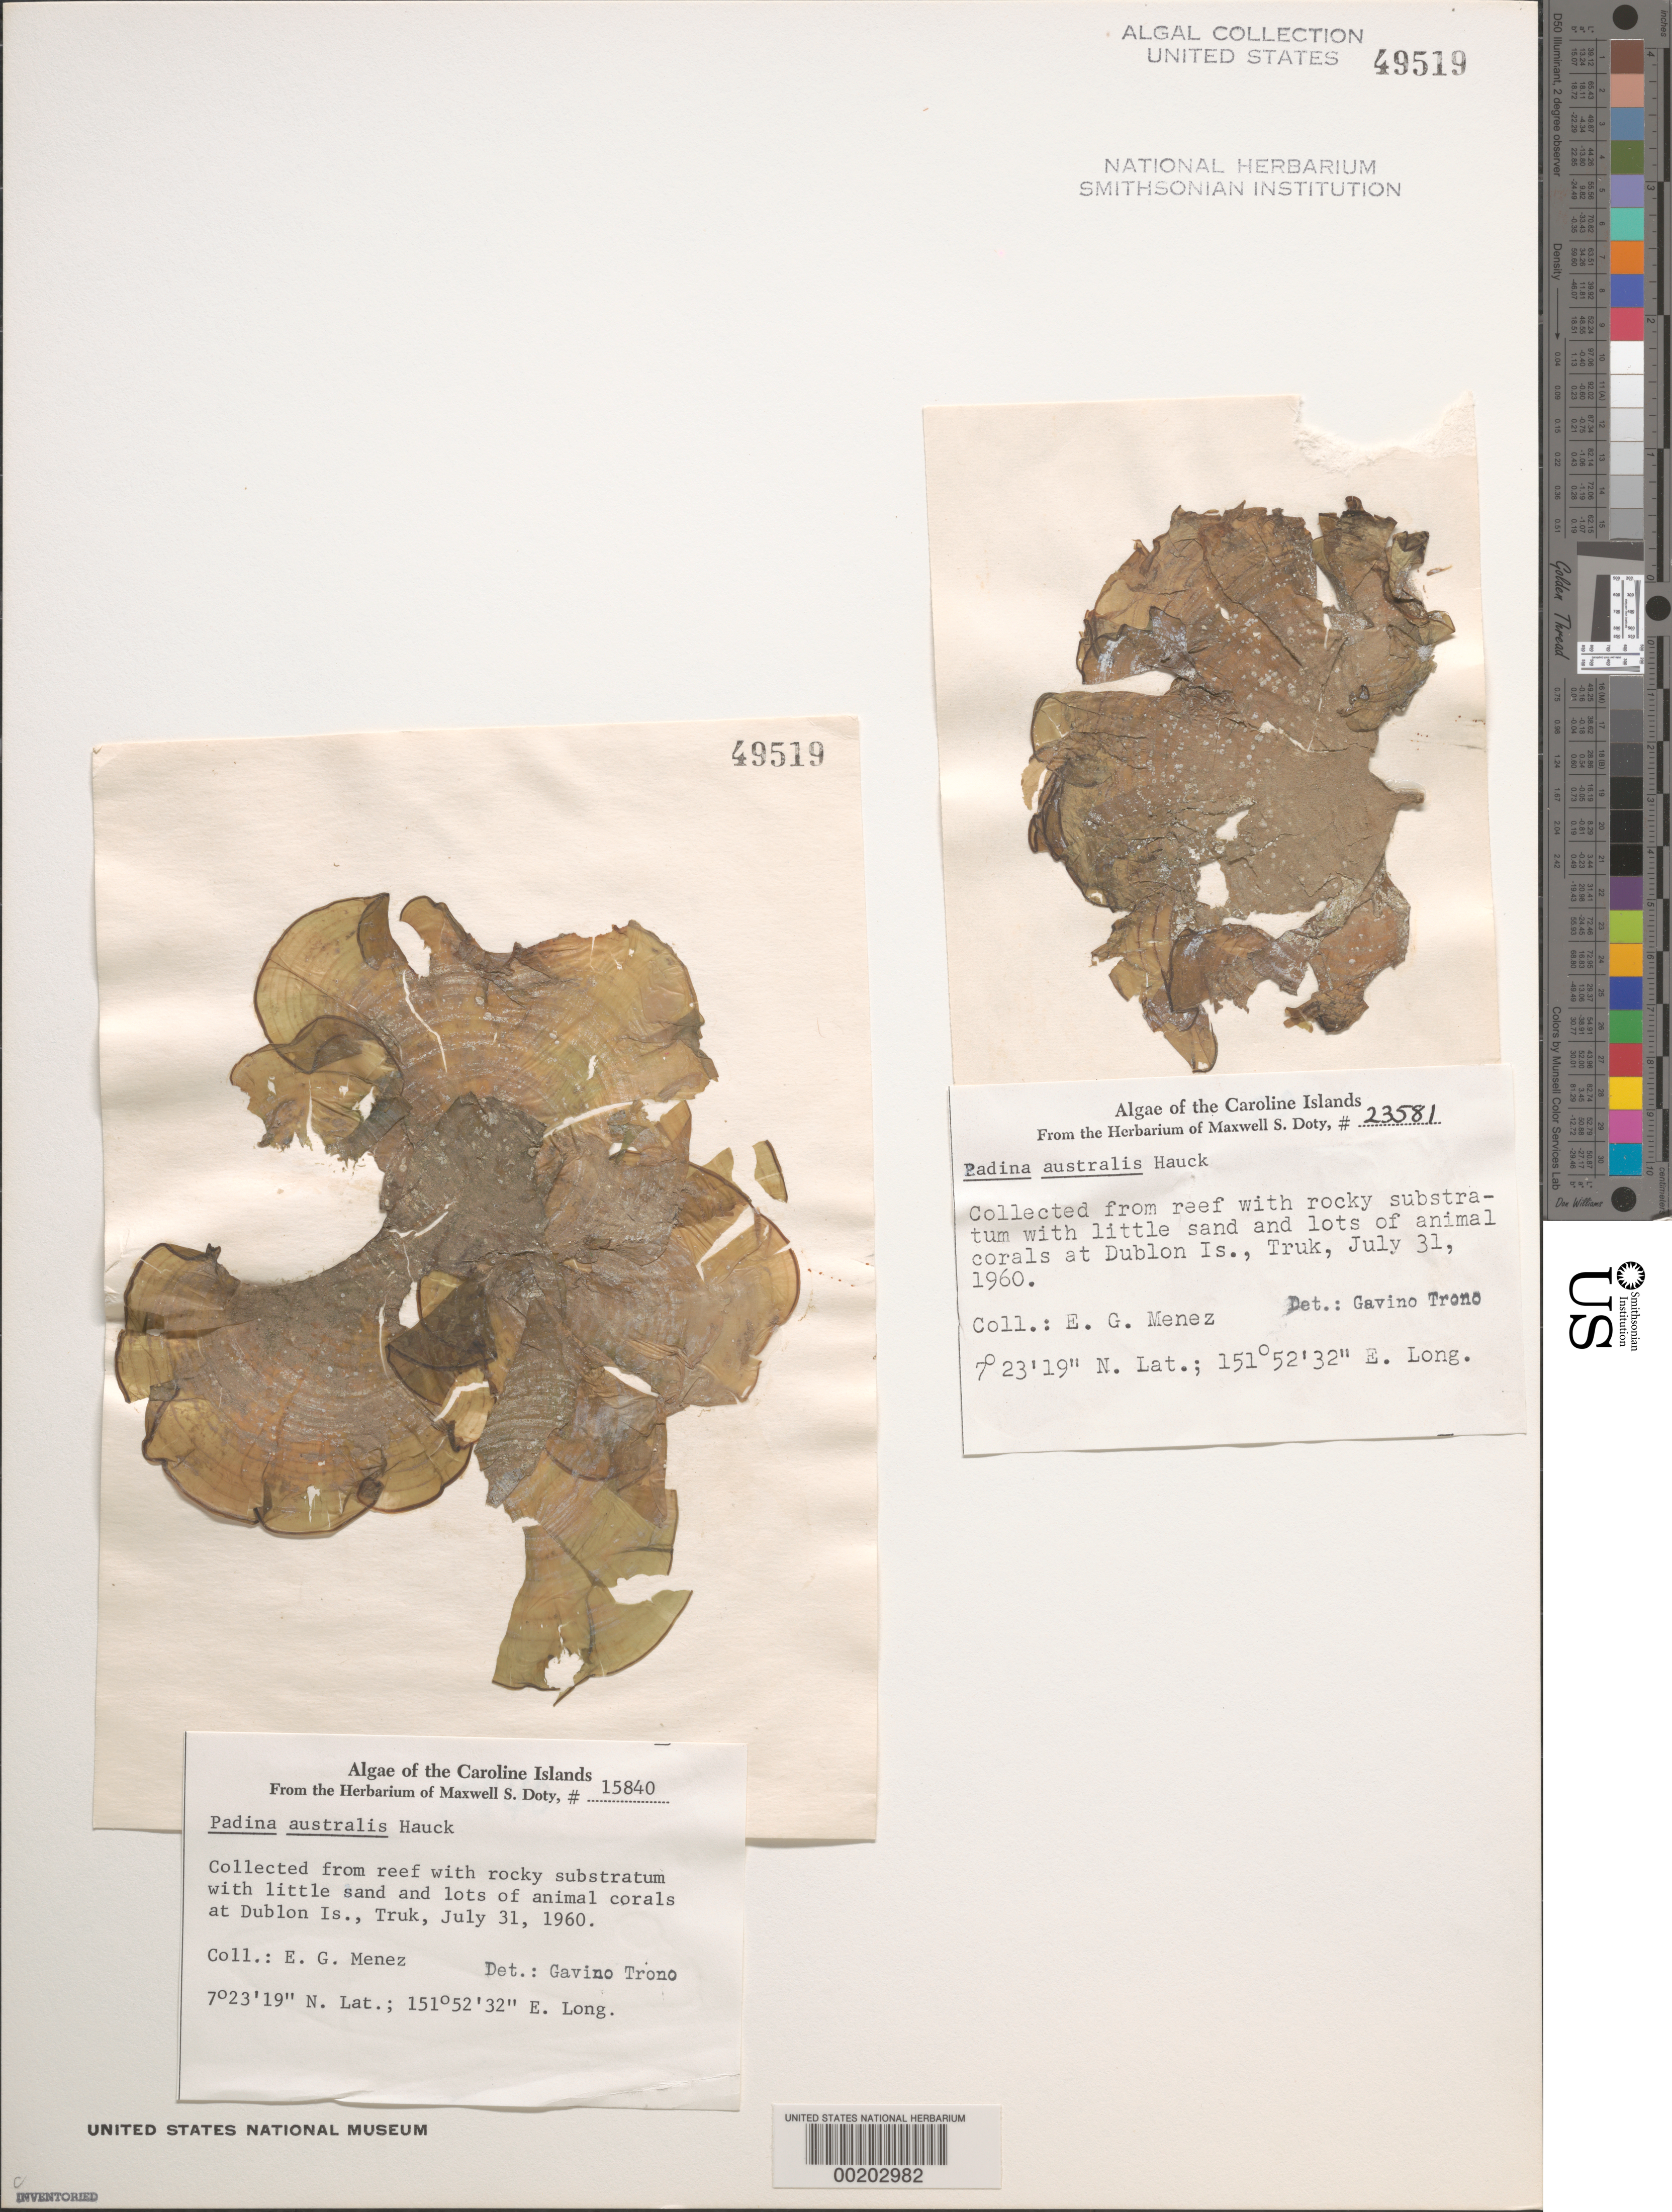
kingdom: Chromista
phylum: Ochrophyta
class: Phaeophyceae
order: Dictyotales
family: Dictyotaceae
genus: Padina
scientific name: Padina australis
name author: Hauck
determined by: Trono, Gavino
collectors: Meñez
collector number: MSD 15840 & MSD 23581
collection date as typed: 31 Jul 1960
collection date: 1960-07-31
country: Micronesia, Federated States of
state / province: Truk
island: Dublon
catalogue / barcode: US 49519